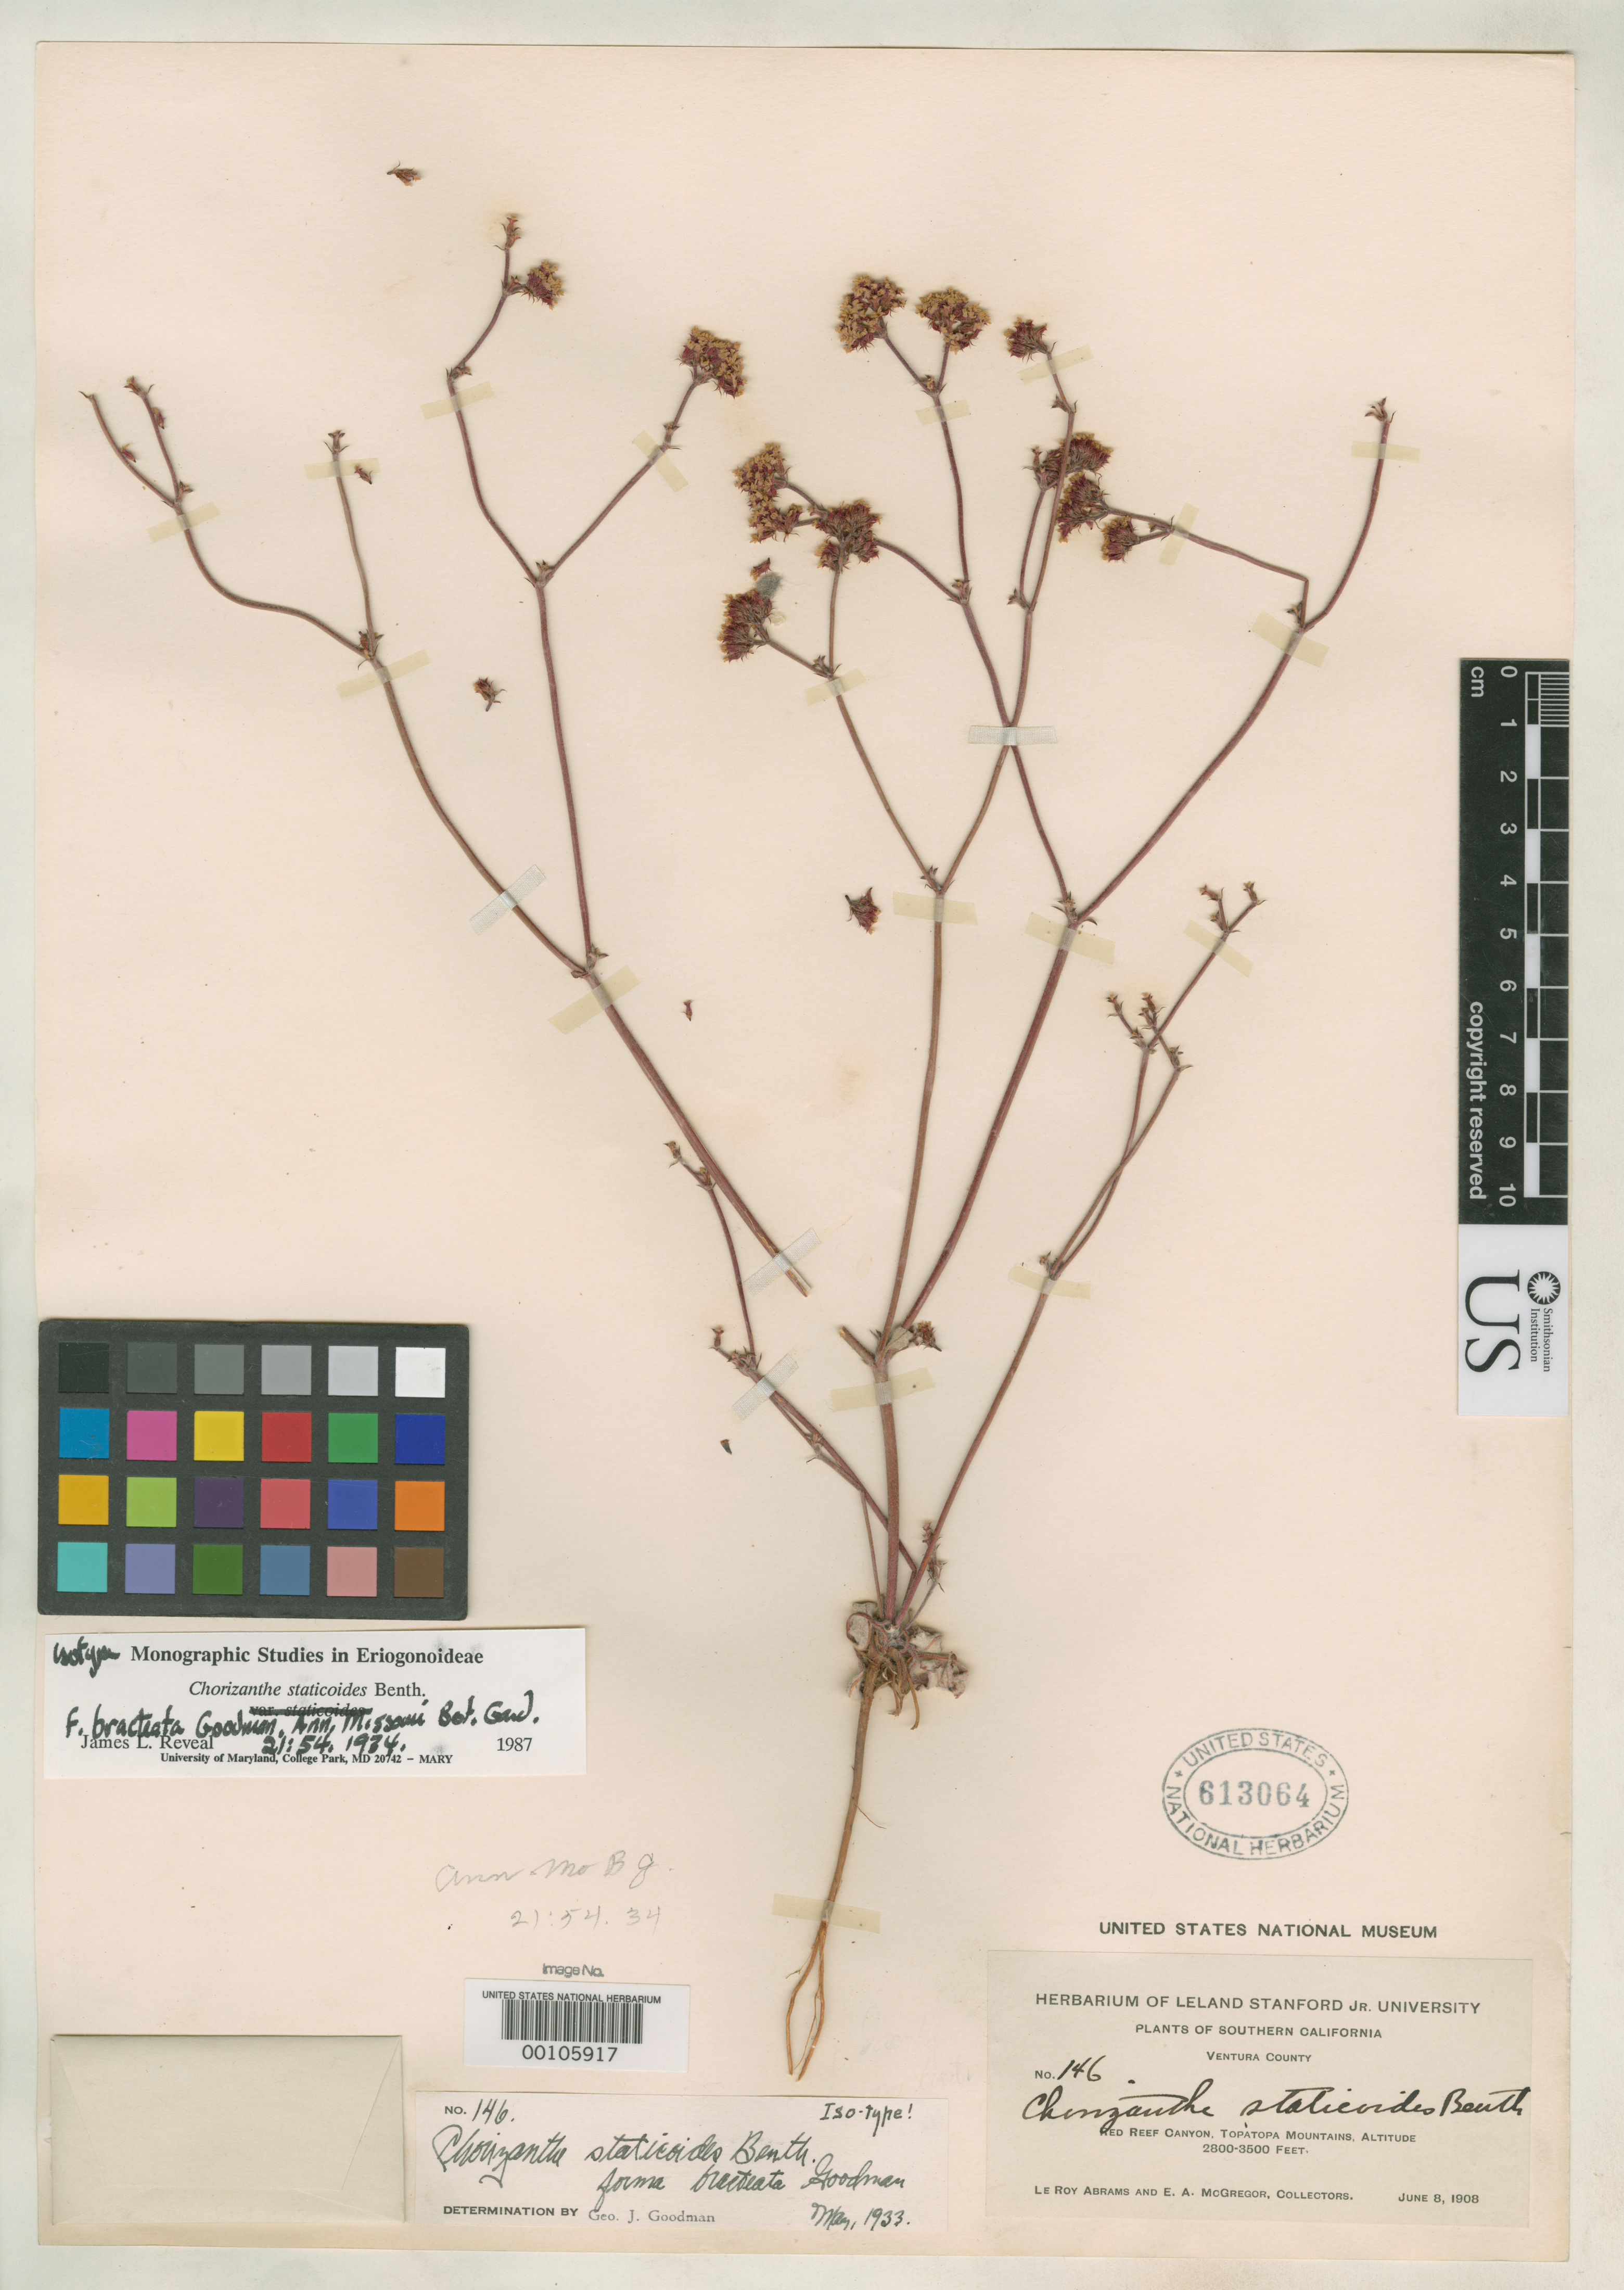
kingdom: Plantae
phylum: Tracheophyta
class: Magnoliopsida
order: Caryophyllales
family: Polygonaceae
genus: Chorizanthe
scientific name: Chorizanthe staticoides f. bracteata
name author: Goodman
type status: Isotype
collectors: L. Abrams & E. A. McGregor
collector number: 146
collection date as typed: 08 Jun 1908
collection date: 1908-06-08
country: United States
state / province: California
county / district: Ventura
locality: Topatopa Mtns.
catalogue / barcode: US 613064